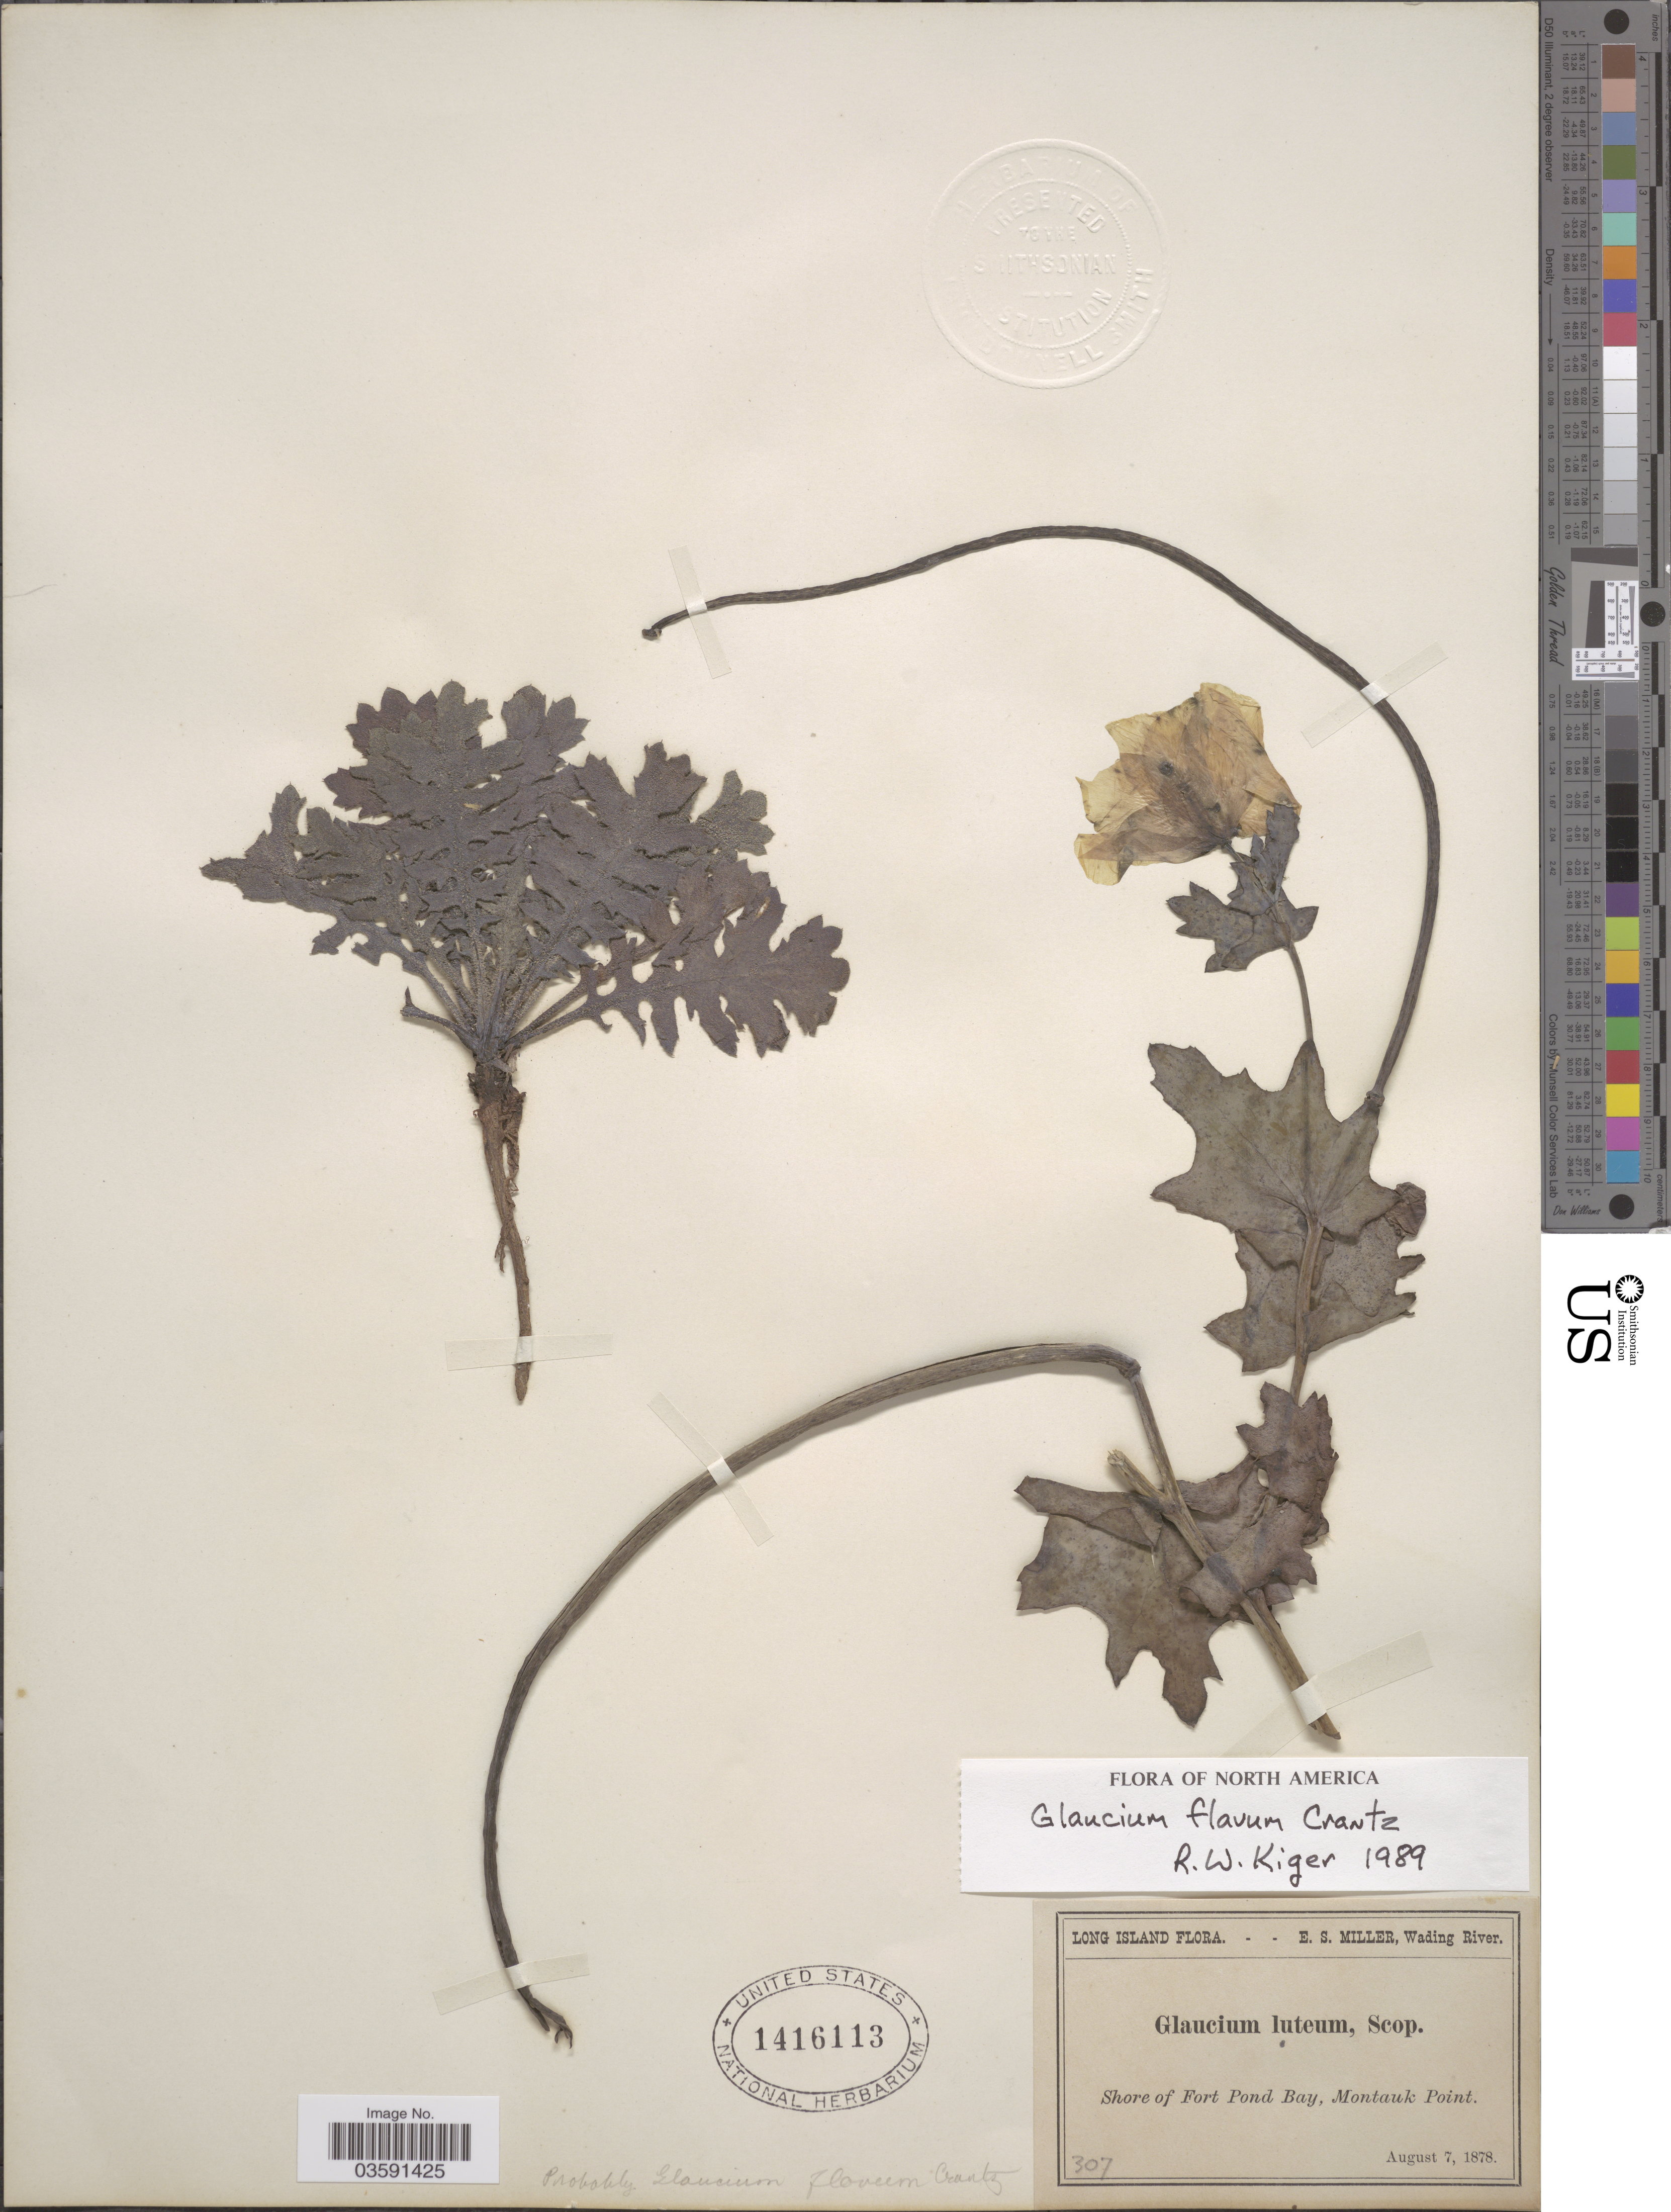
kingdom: Plantae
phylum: Tracheophyta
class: Magnoliopsida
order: Ranunculales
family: Papaveraceae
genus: Glaucium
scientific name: Glaucium flavum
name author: Crantz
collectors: E. S. Miller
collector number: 307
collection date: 1878-08-07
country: United States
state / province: New York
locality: Long Island. Shore of Fort Pond Bay, Montauk Point.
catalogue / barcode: US 1416113